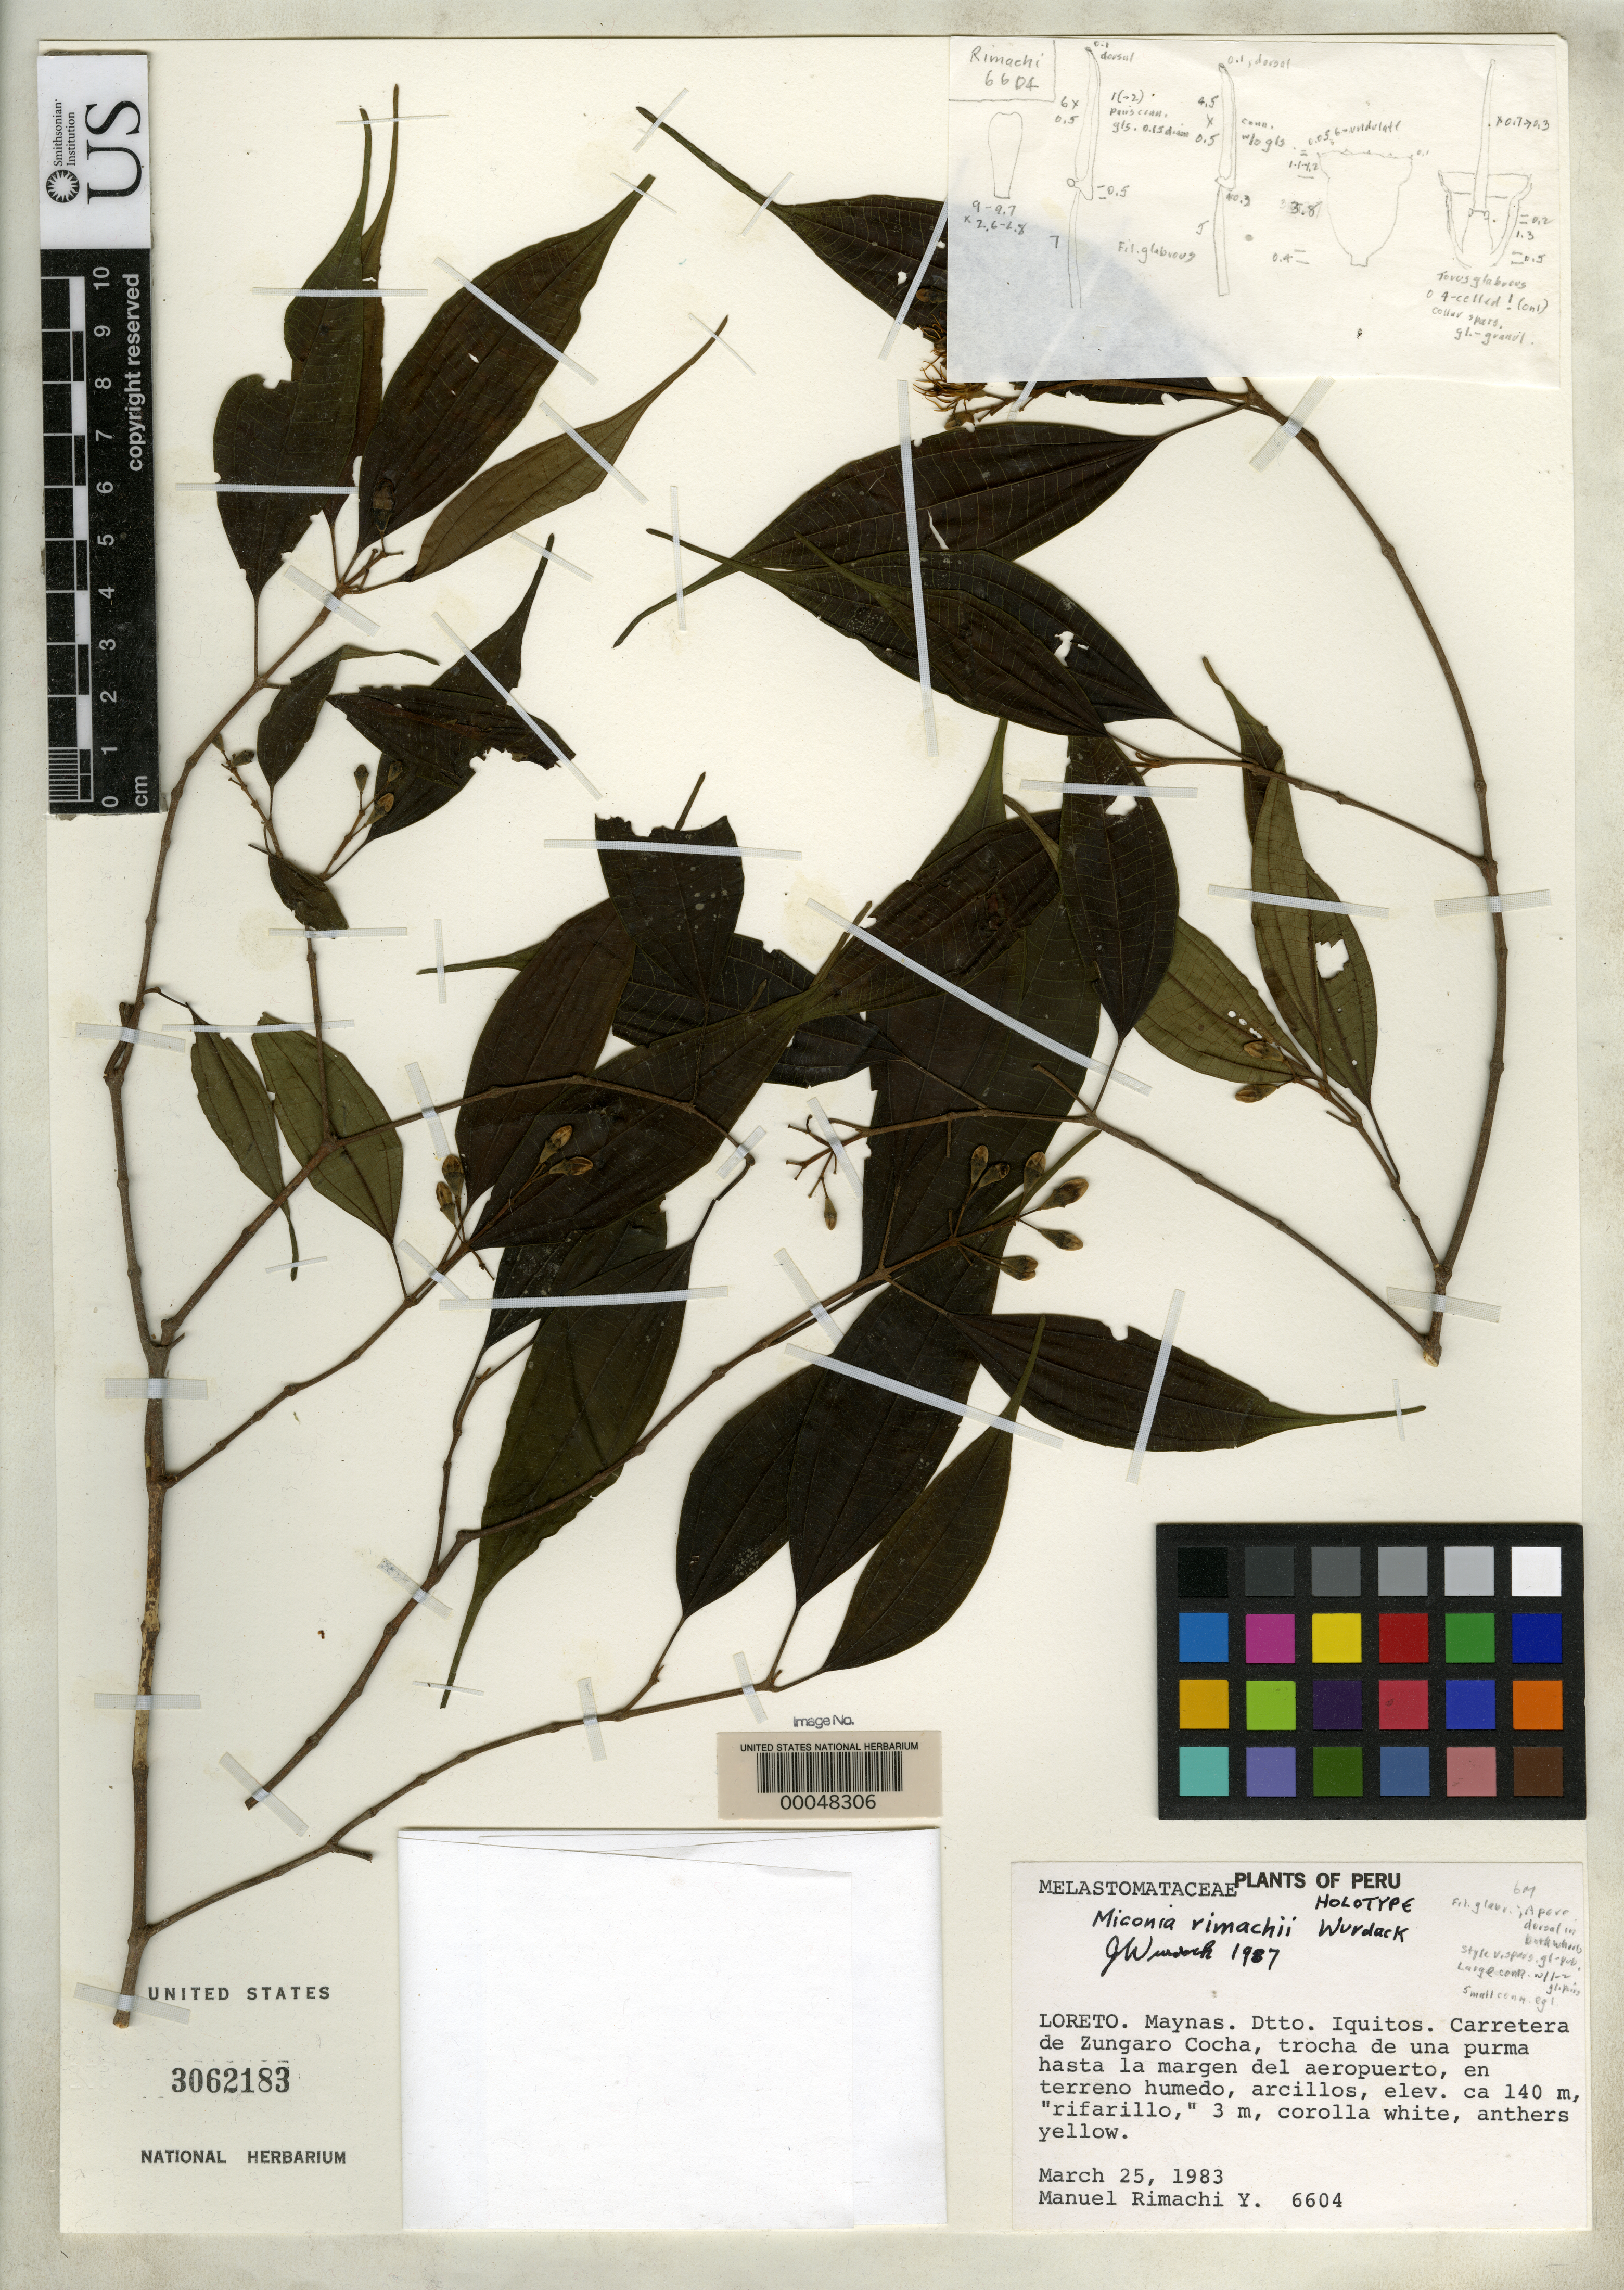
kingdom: Plantae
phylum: Tracheophyta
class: Magnoliopsida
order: Myrtales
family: Melastomataceae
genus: Miconia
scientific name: Miconia rimachii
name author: Wurdack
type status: Holotype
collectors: M. Rimachi Y.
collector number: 6604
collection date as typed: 25 Mar 1983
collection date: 1983-03-25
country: Peru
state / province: Loreto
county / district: Maynas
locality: Zungaro Cocha Road; Dtto. Iquitos.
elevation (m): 140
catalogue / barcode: US 3062183